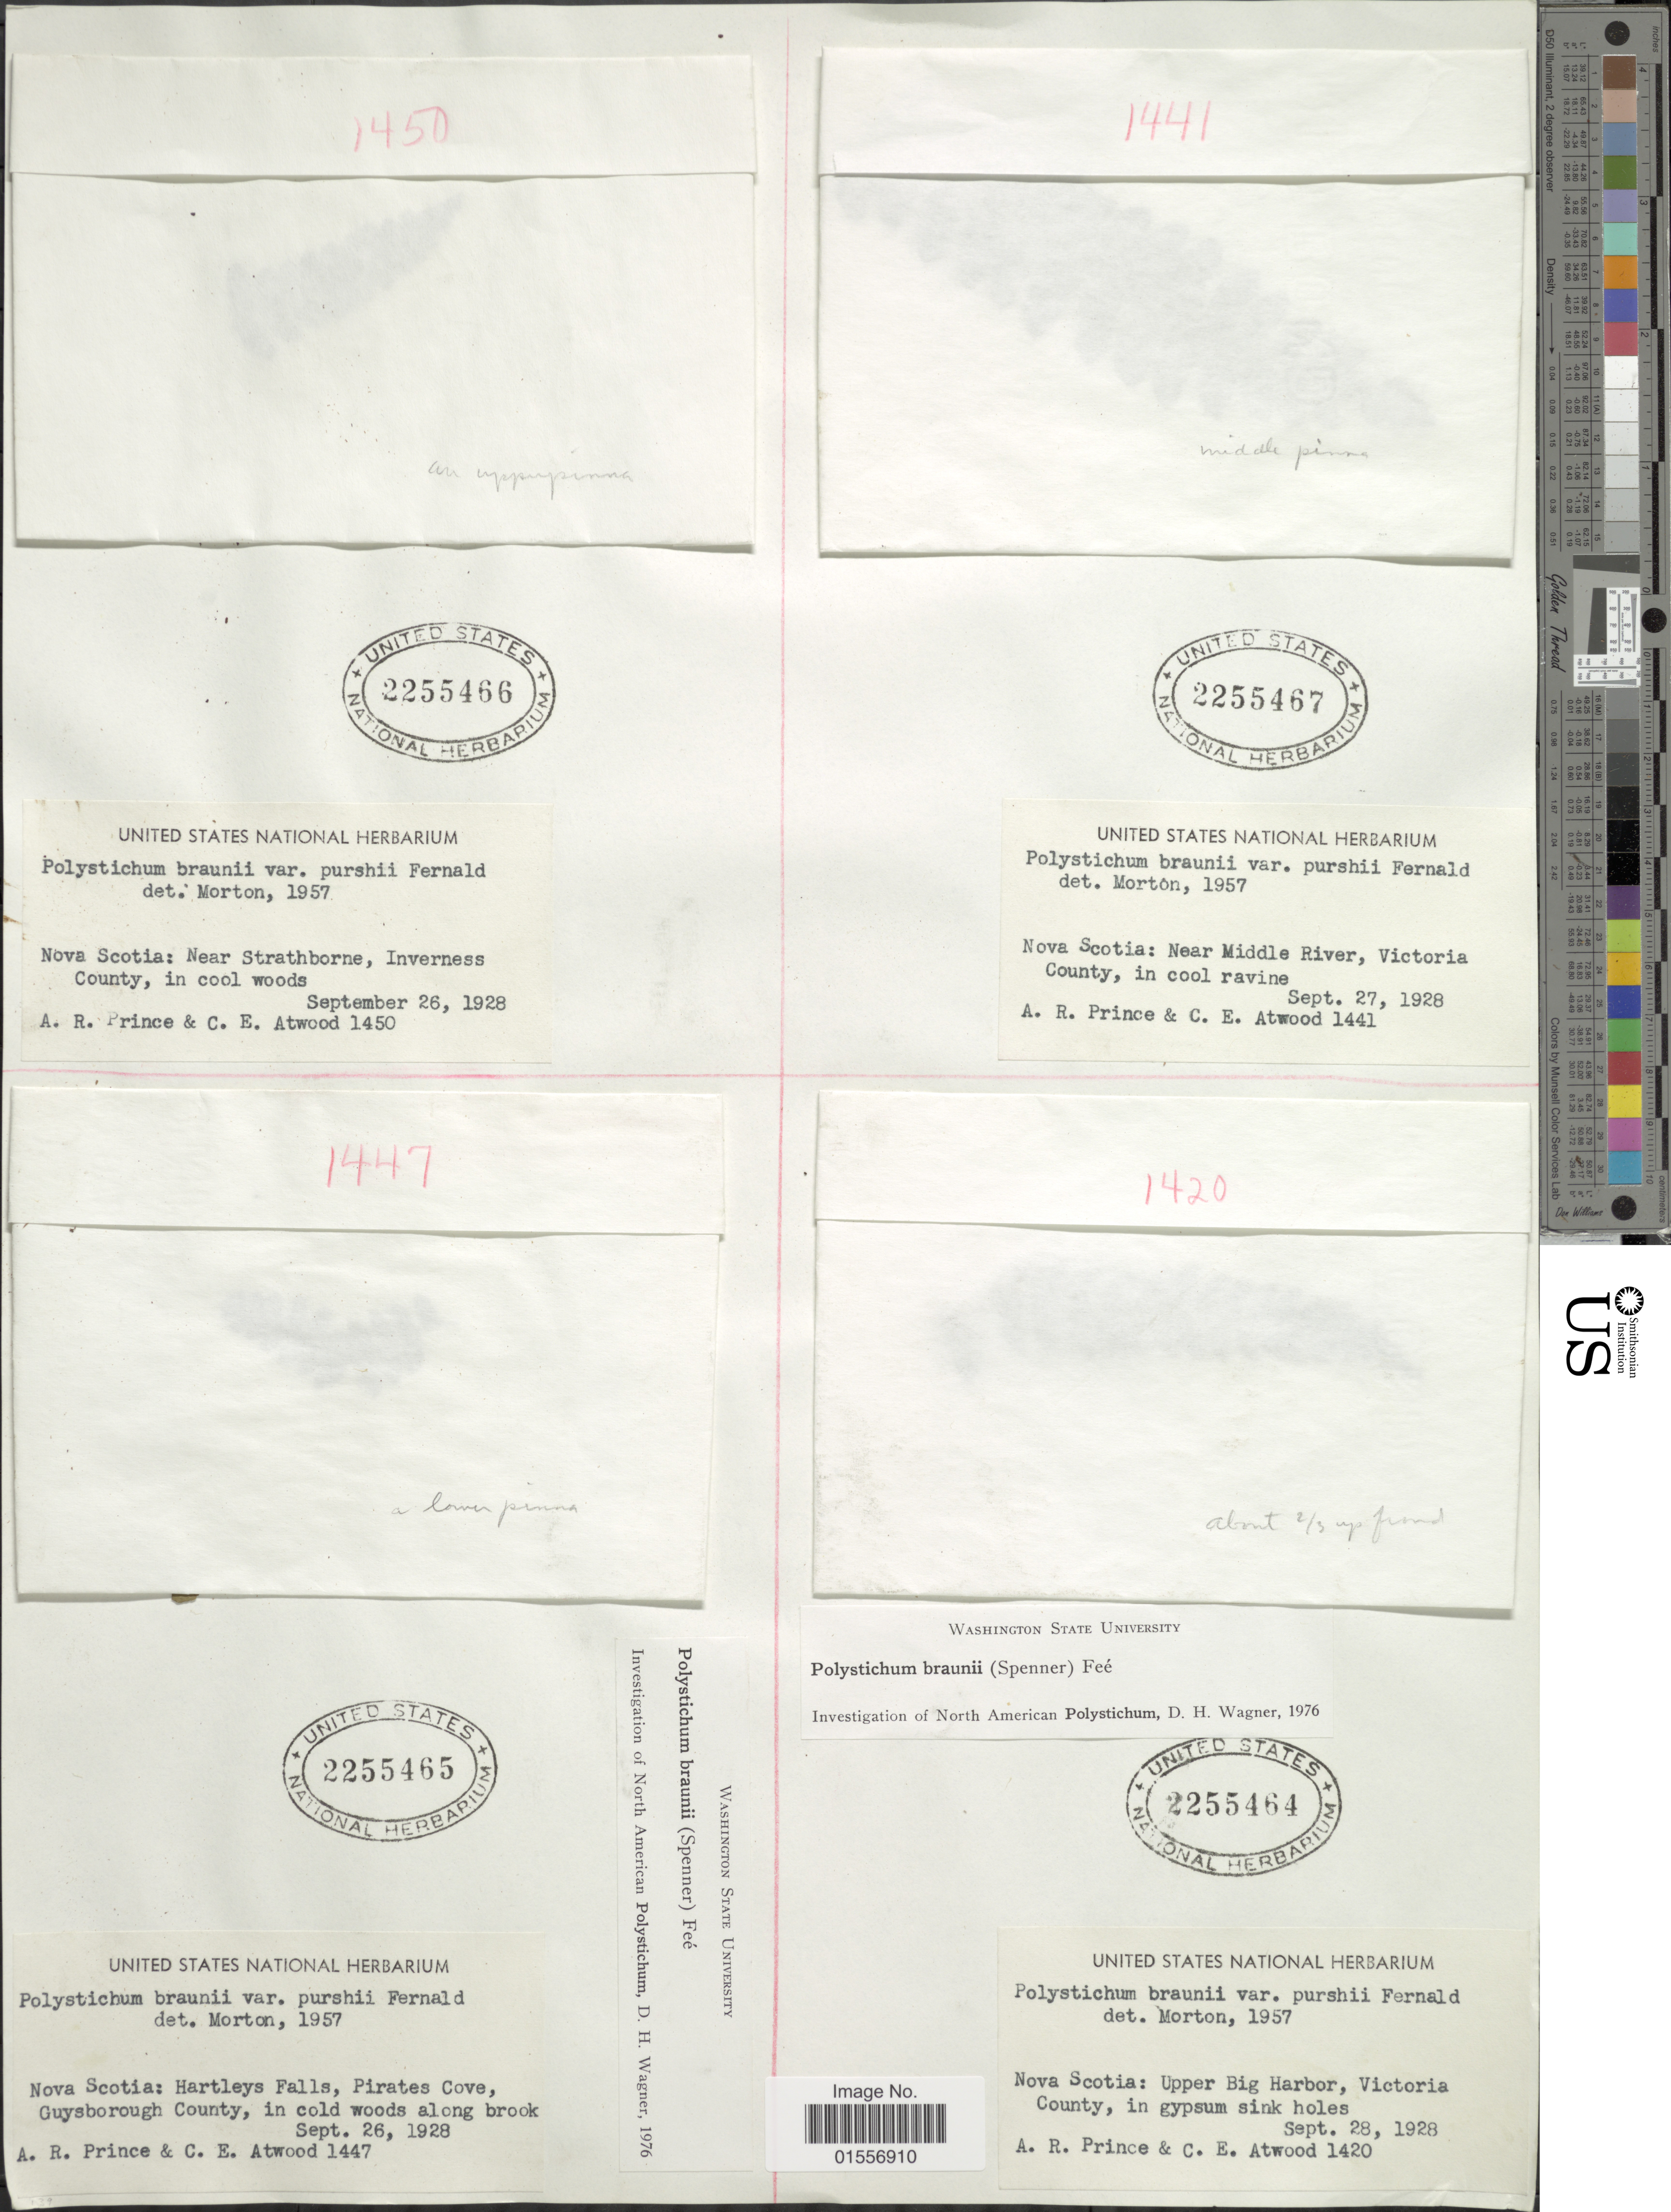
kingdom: Plantae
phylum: Tracheophyta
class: Polypodiopsida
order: Polypodiales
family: Dryopteridaceae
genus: Polystichum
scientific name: Polystichum braunii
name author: (Spenn.) Fée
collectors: A. Prince & C. Atwood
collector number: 1441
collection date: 1928-09-27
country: Canada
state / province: Nova Scotia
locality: Near Middle River, Victoria County, in cool ravine.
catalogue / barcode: US 2255467-2